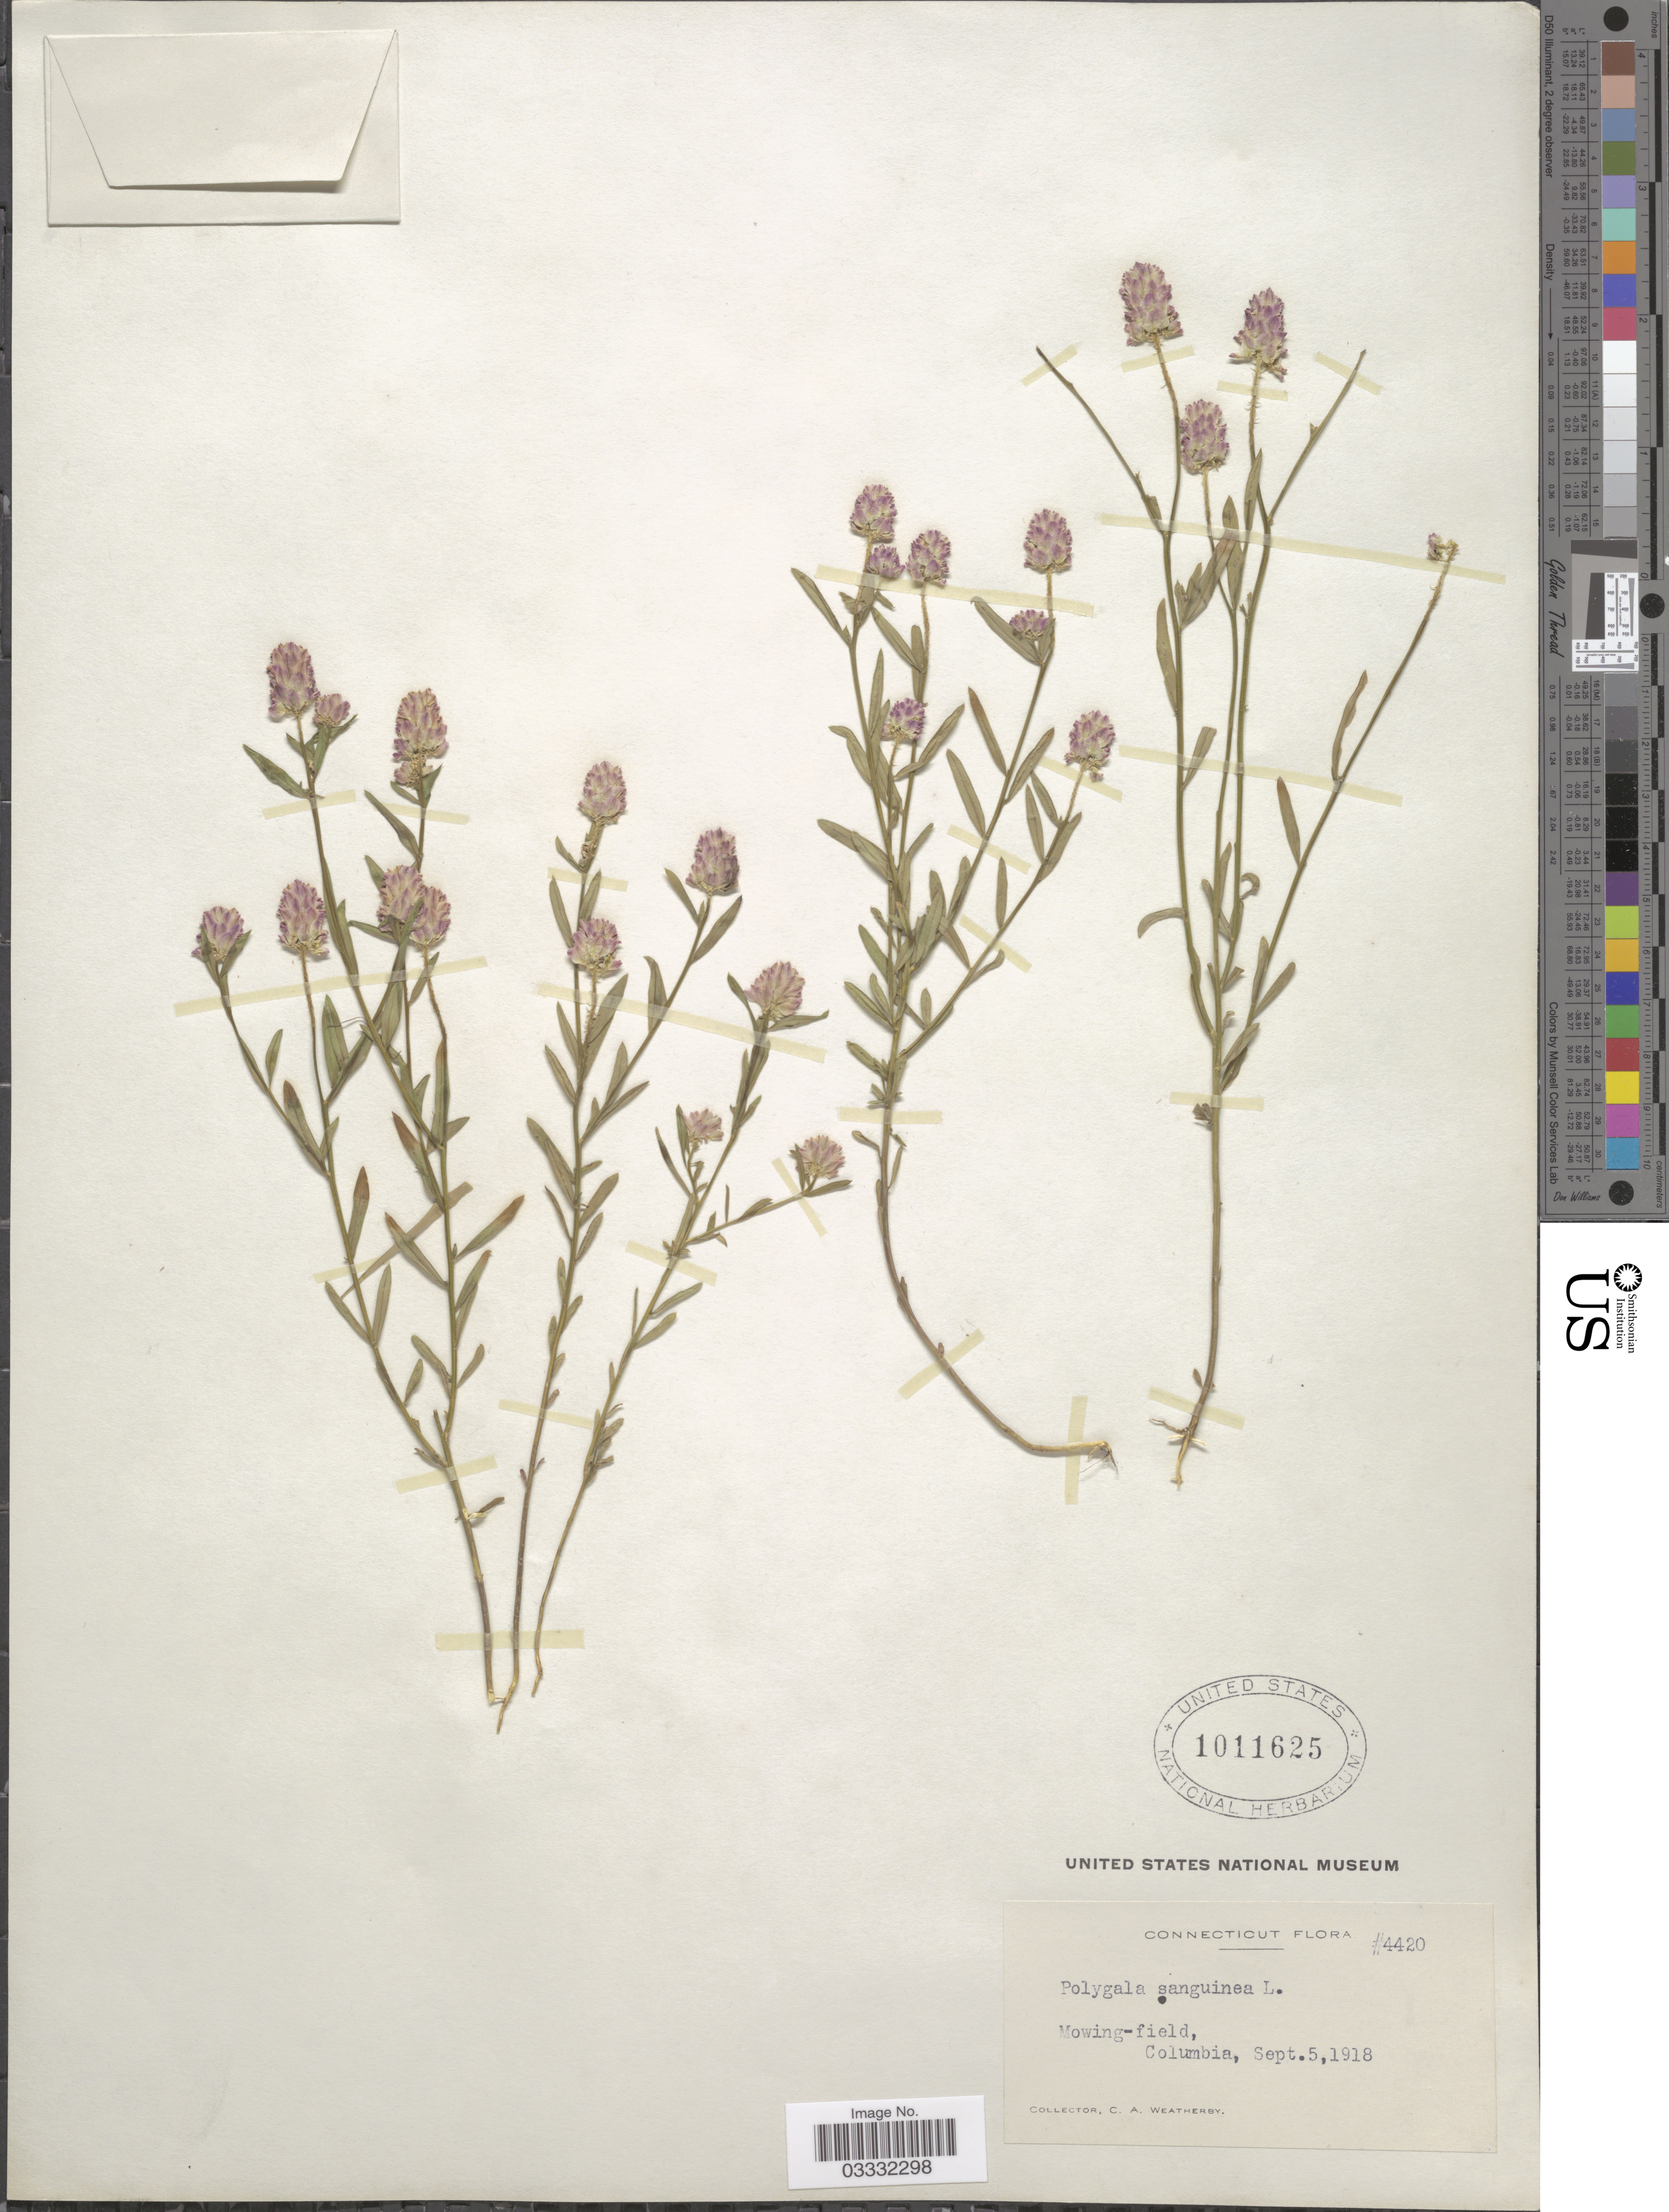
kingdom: Plantae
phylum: Tracheophyta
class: Magnoliopsida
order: Fabales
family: Polygalaceae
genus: Polygala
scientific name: Polygala sanguinea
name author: L.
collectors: C. A. Weatherby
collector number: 4420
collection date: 1918-09-05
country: United States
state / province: Connecticut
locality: Mowing-field, Columbia.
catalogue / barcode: US 1011625